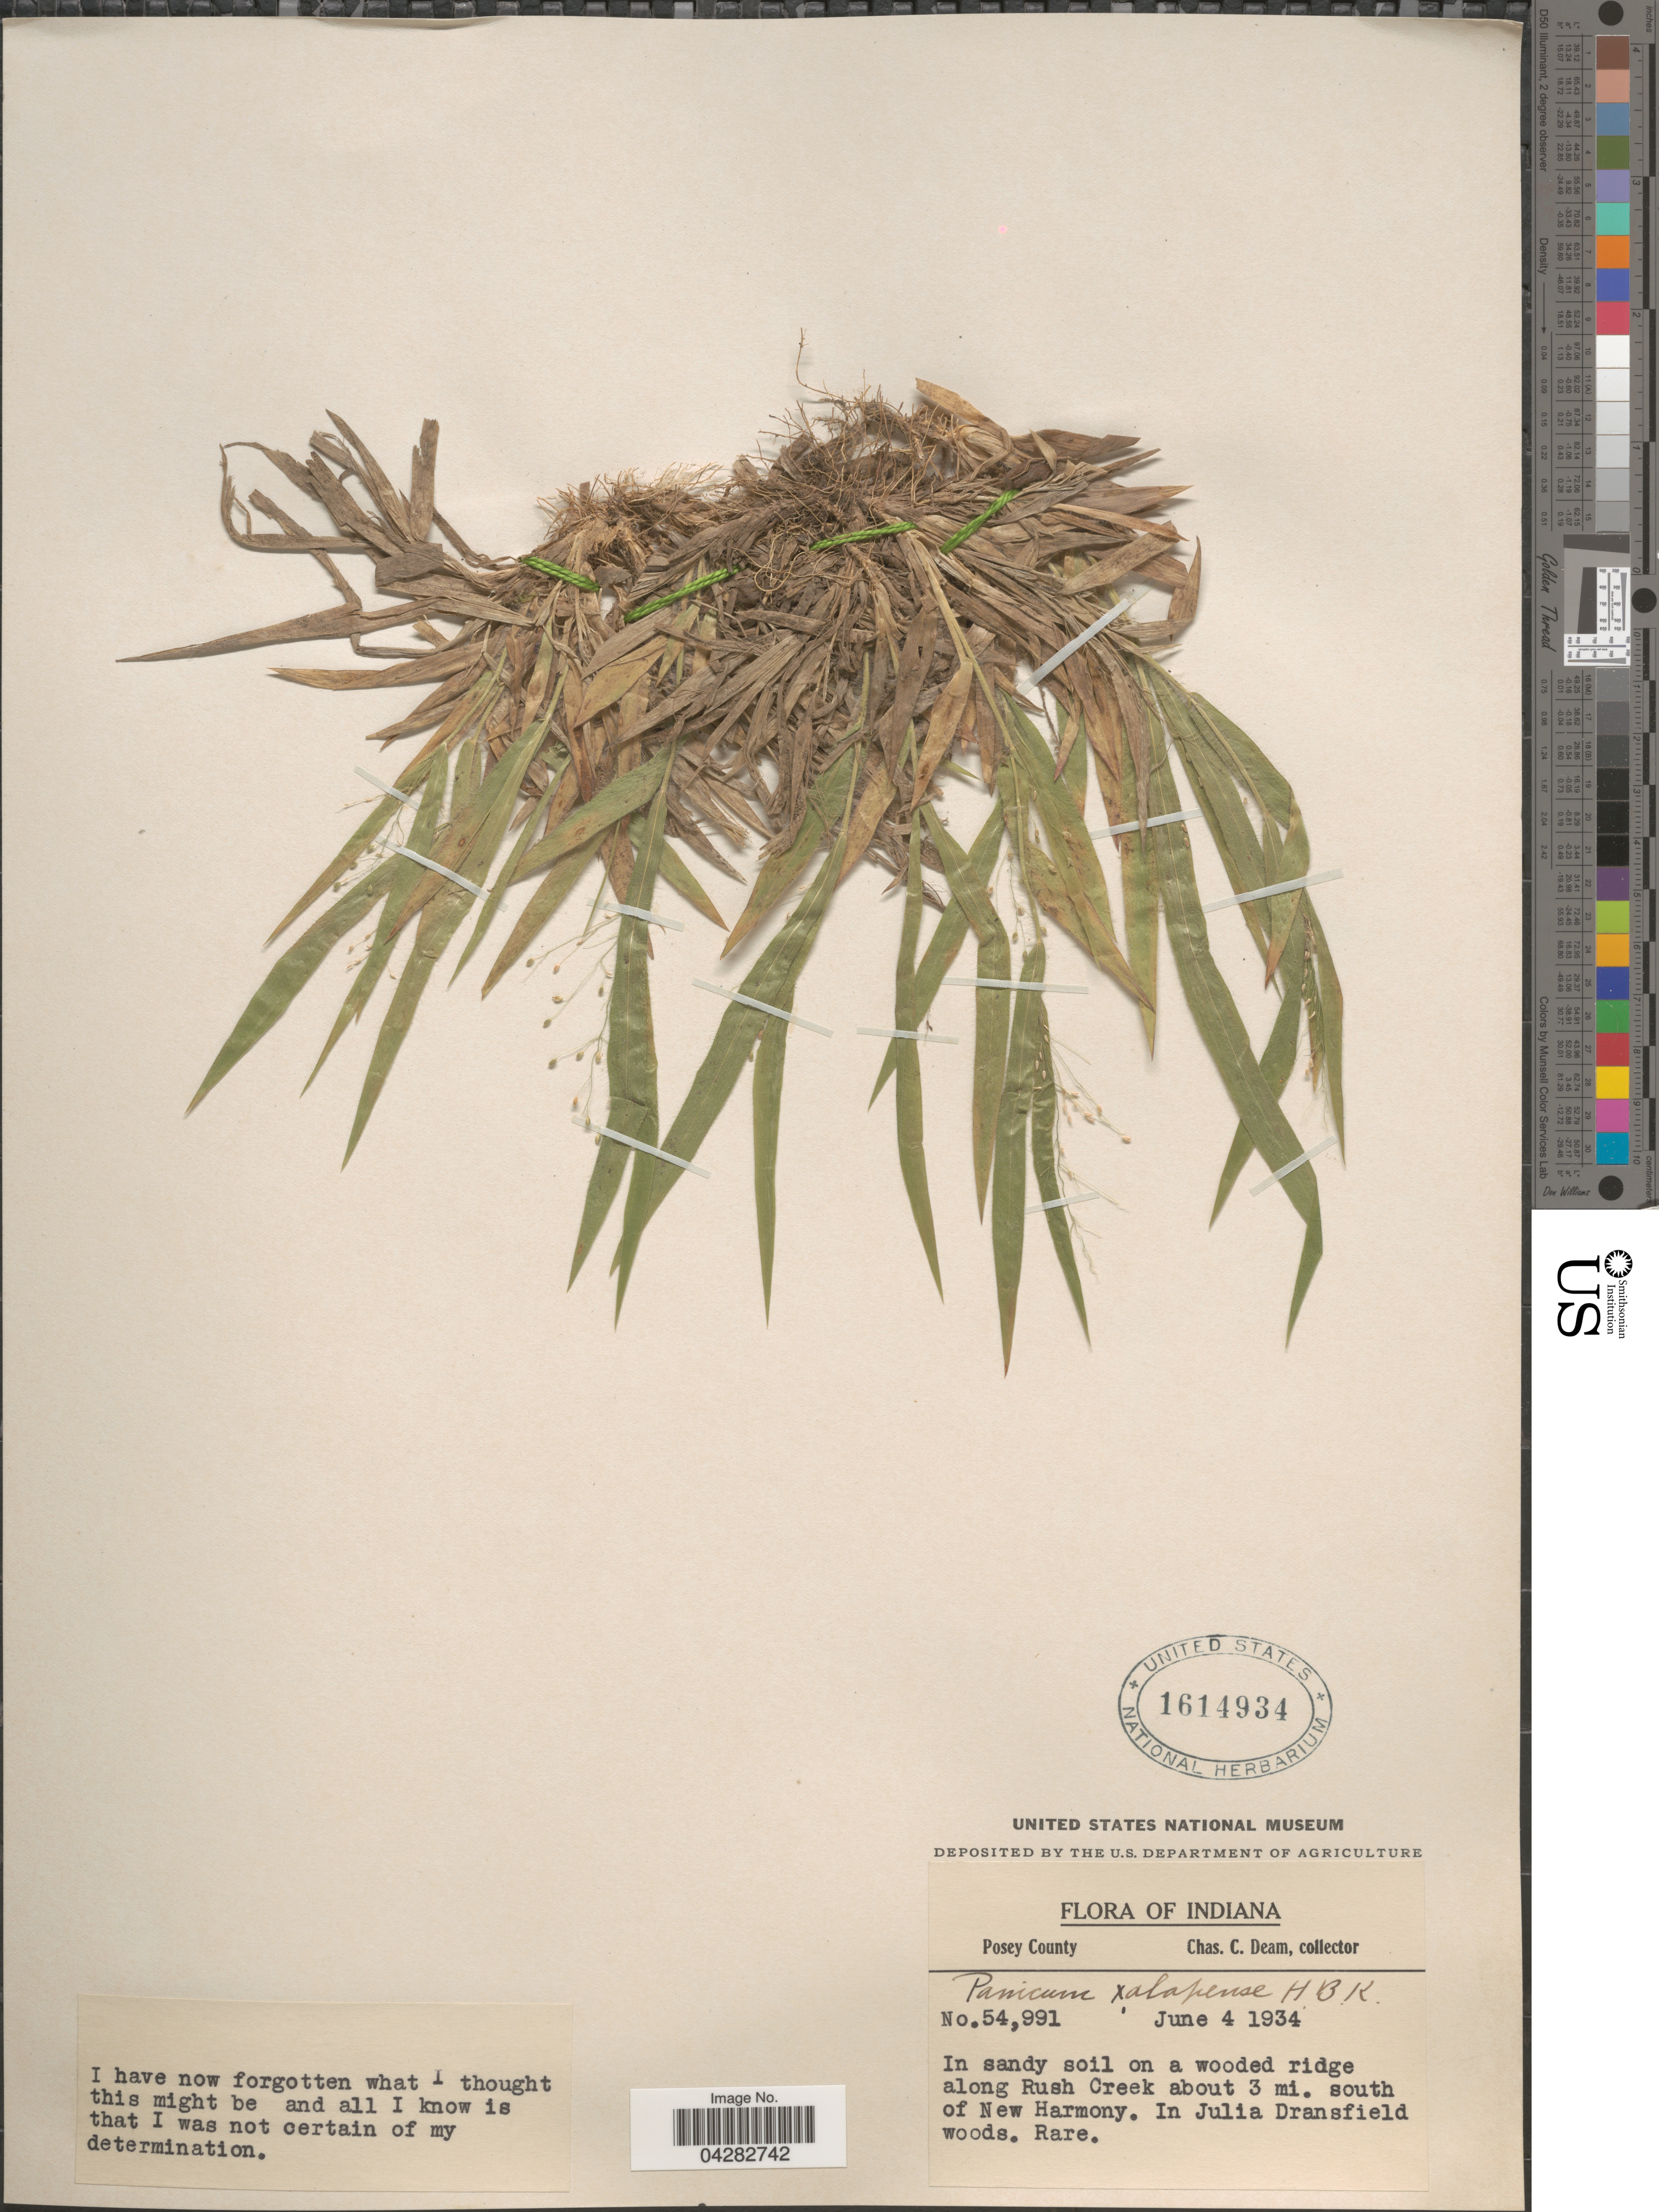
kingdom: Plantae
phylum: Tracheophyta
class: Liliopsida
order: Poales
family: Poaceae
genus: Dichanthelium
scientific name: Dichanthelium laxiflorum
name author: (Lam.) Gould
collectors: C. C. Deam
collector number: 54991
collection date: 1934-06-04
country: United States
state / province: Indiana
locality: Posey County. In sandy soil on a wooded ridge along Rush Creek about 3 mi. south of New Harmony. In Julia Dransfield woods.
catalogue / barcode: US 1614934